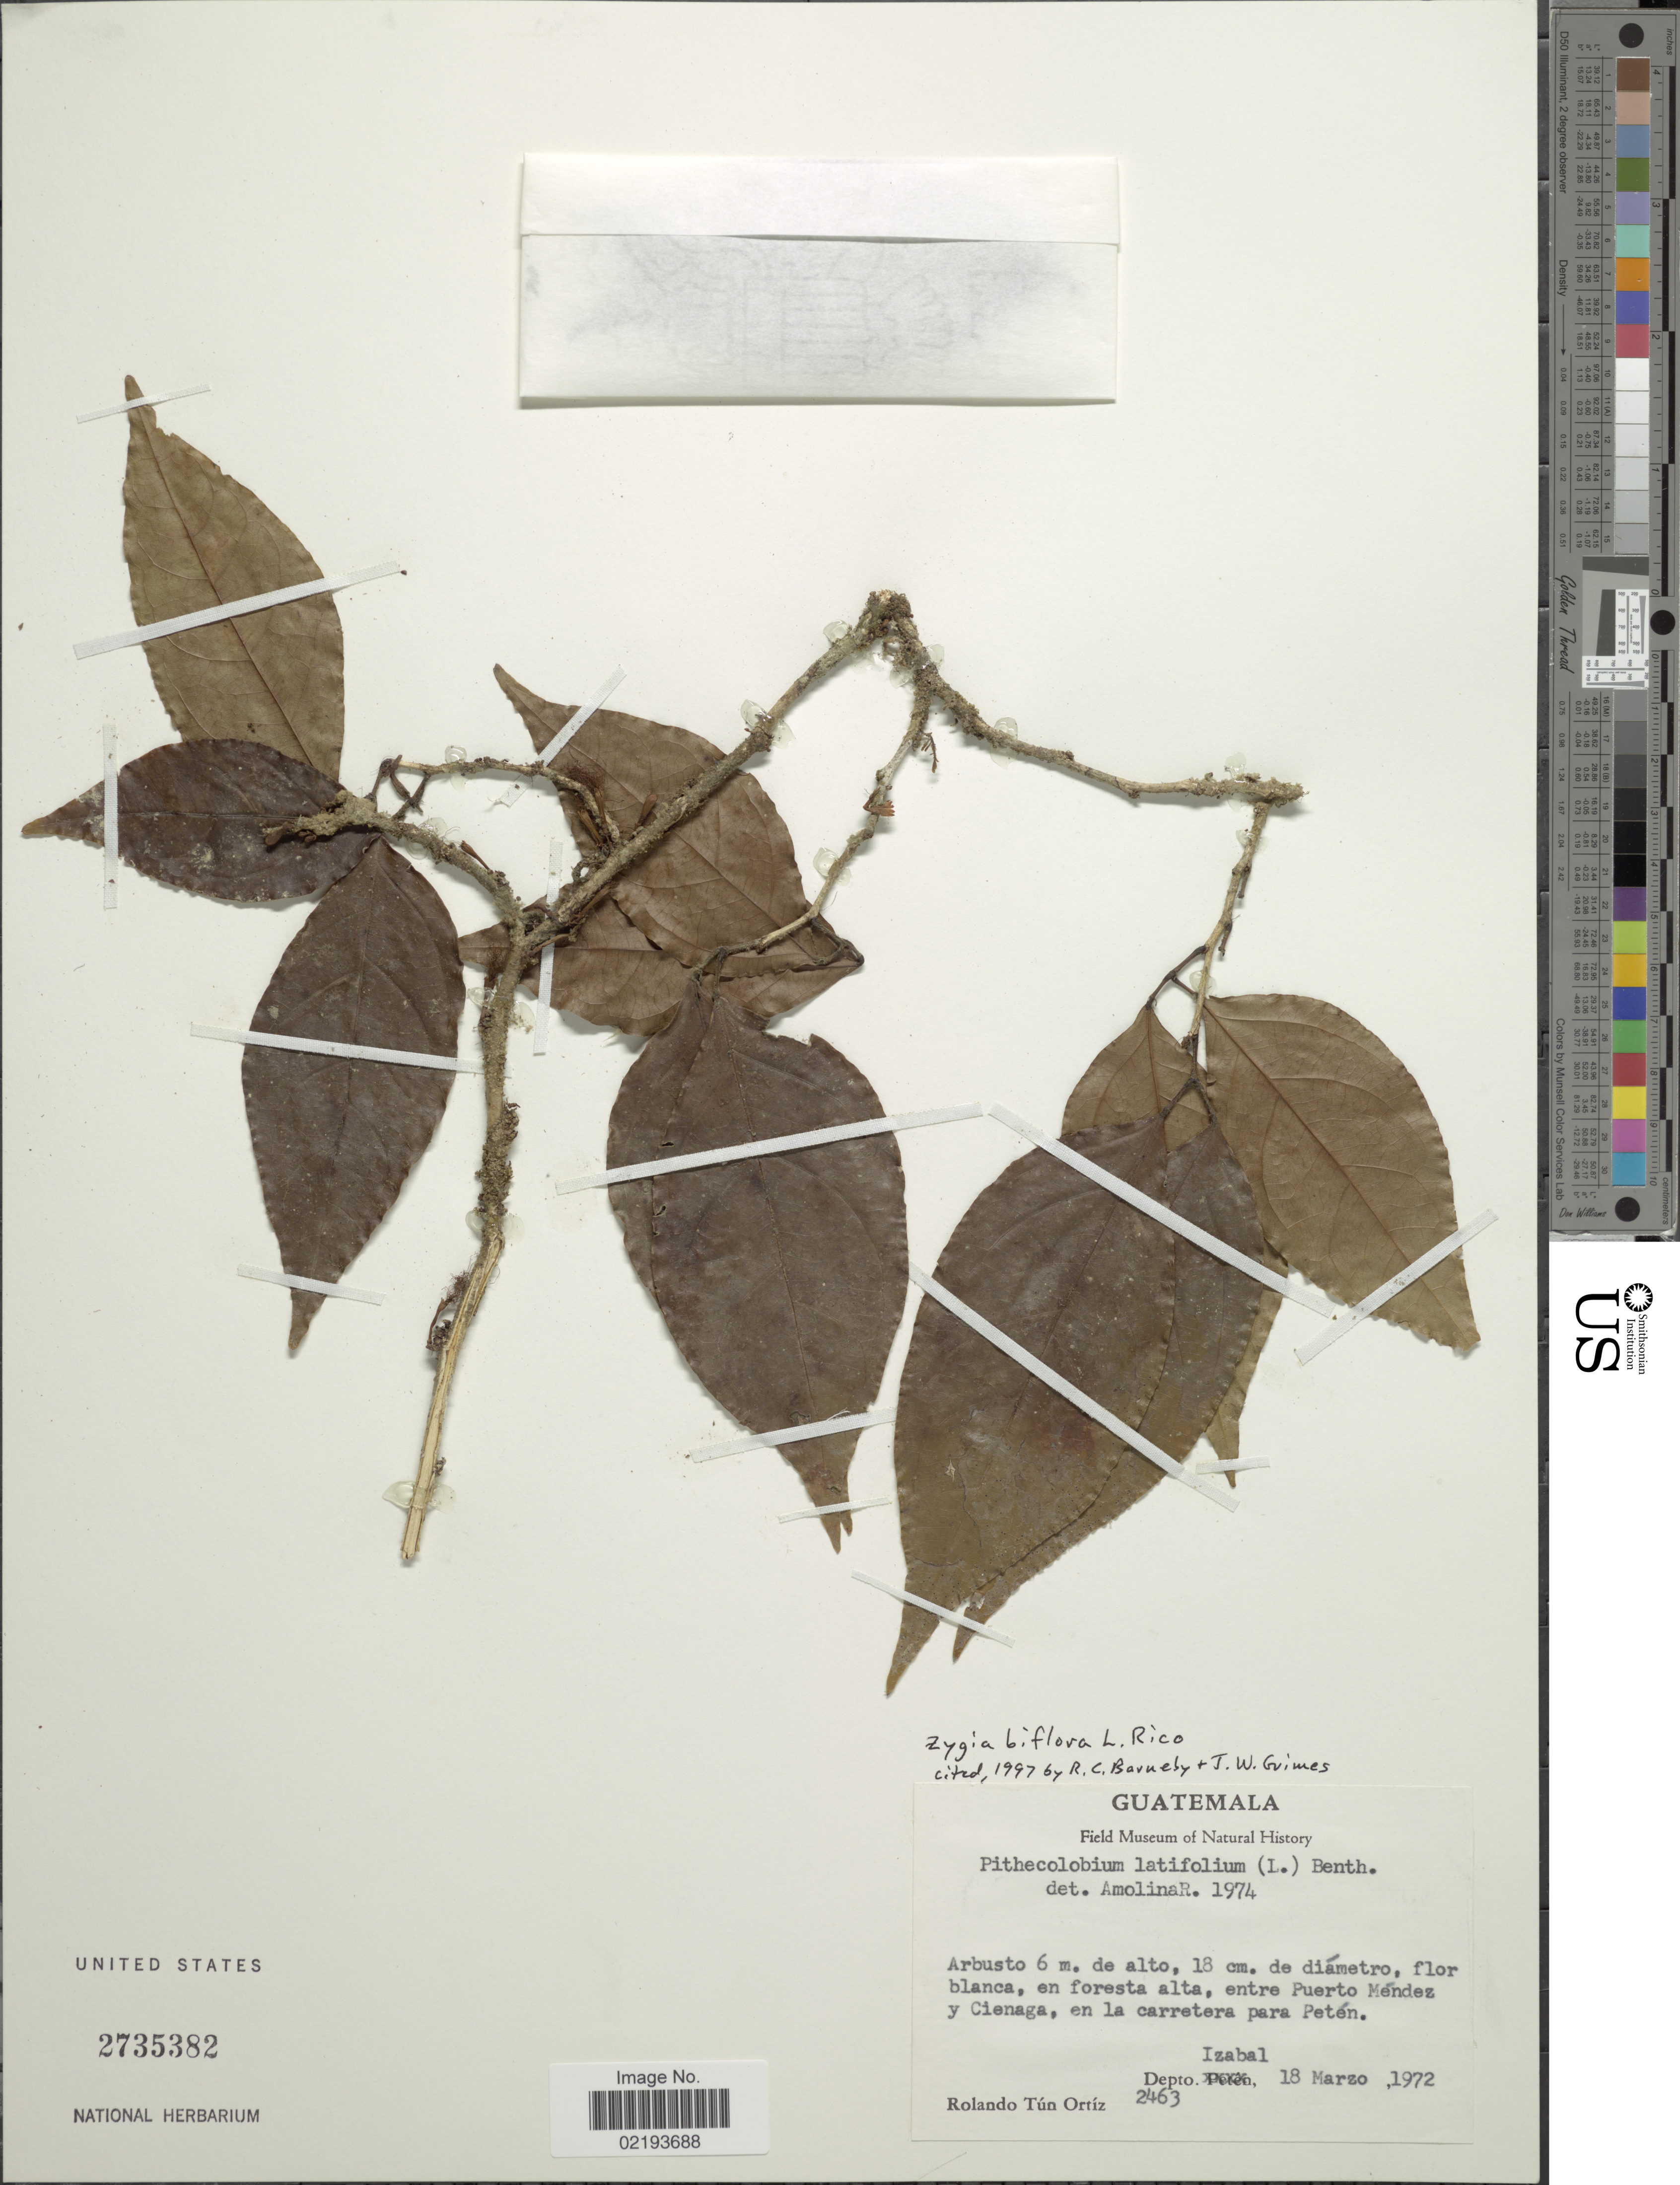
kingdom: Plantae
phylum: Tracheophyta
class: Magnoliopsida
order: Fabales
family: Fabaceae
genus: Zygia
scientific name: Zygia biflora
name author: L. Rico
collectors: R. T. Ortíz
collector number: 2463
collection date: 1972-03-18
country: Guatemala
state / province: Izabal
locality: En foresta alta, entre Puerto Méndez y Cienaga, en la carretera para Petén. Depto Izabal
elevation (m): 6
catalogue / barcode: US 2735382